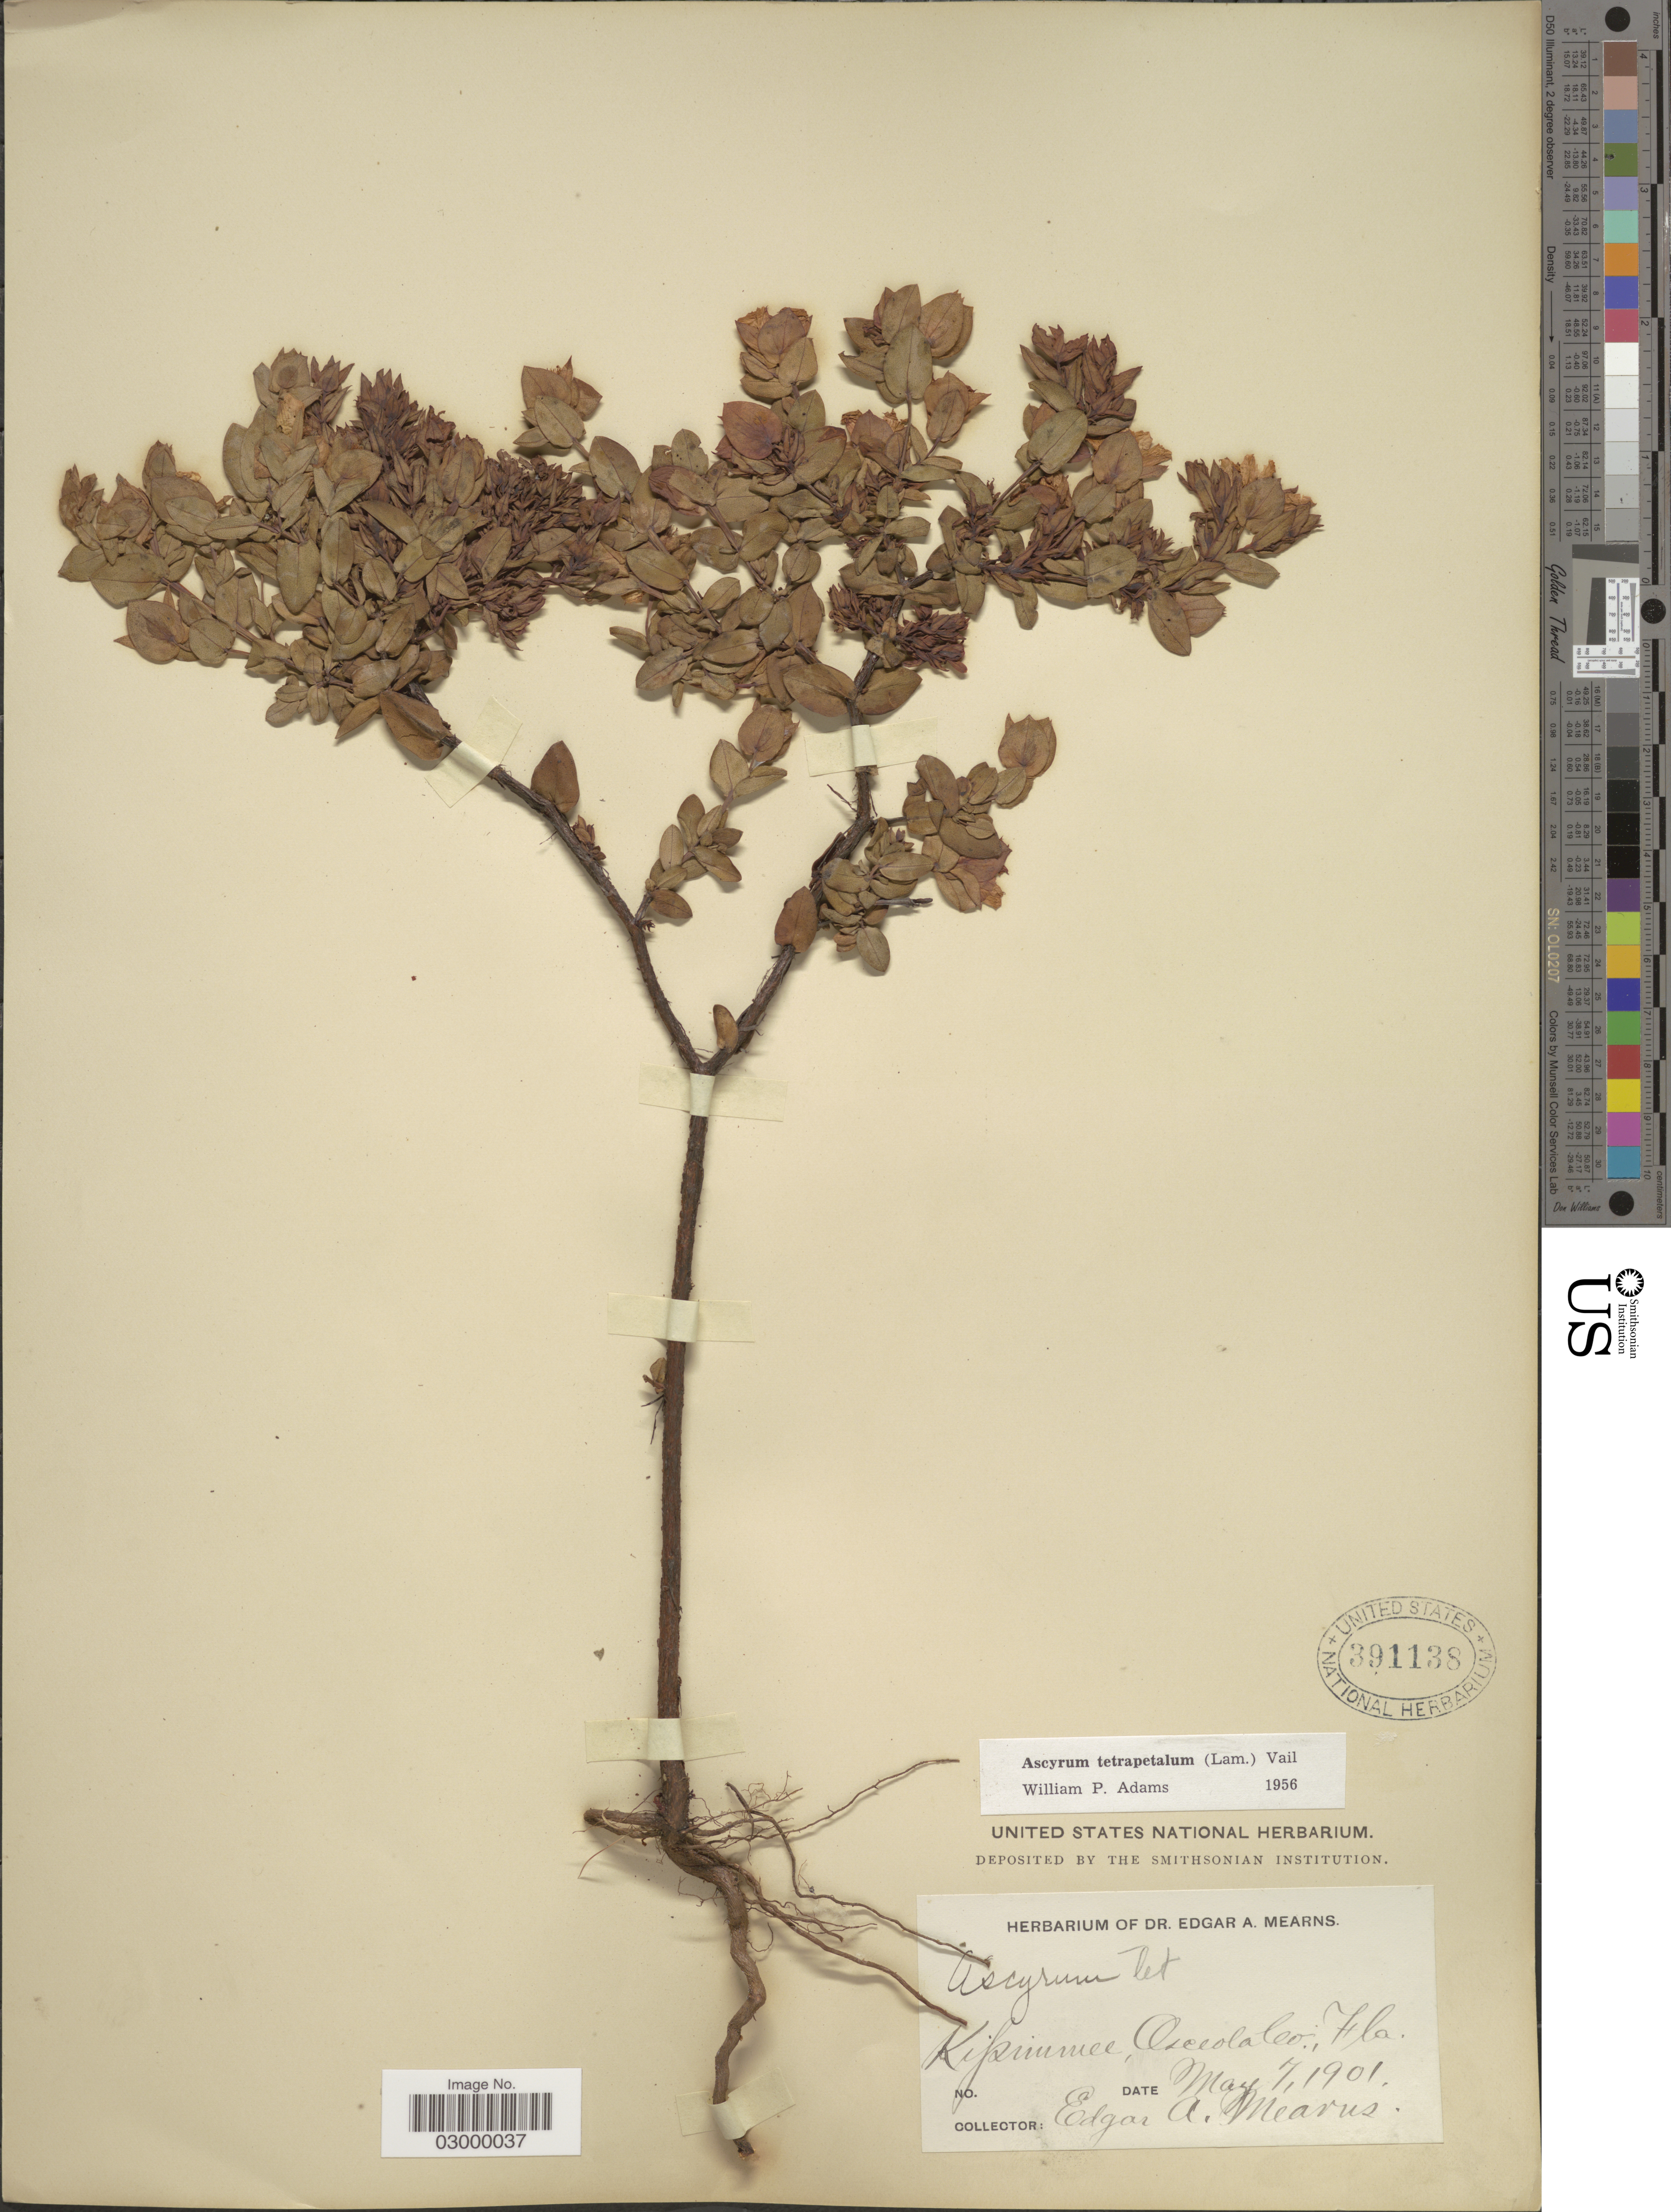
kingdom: Plantae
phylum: Tracheophyta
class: Magnoliopsida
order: Malpighiales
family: Hypericaceae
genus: Hypericum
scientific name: Hypericum tetrapetalum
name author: Lam.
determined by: Strong, Mark T., (BOT), Smithsonian Institution - National Museum of Natural History (UNITED STATES)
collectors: E. A. Mearns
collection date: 1901-05-07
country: United States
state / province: Florida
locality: Kissimmee, Osceola Co.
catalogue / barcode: US 391138